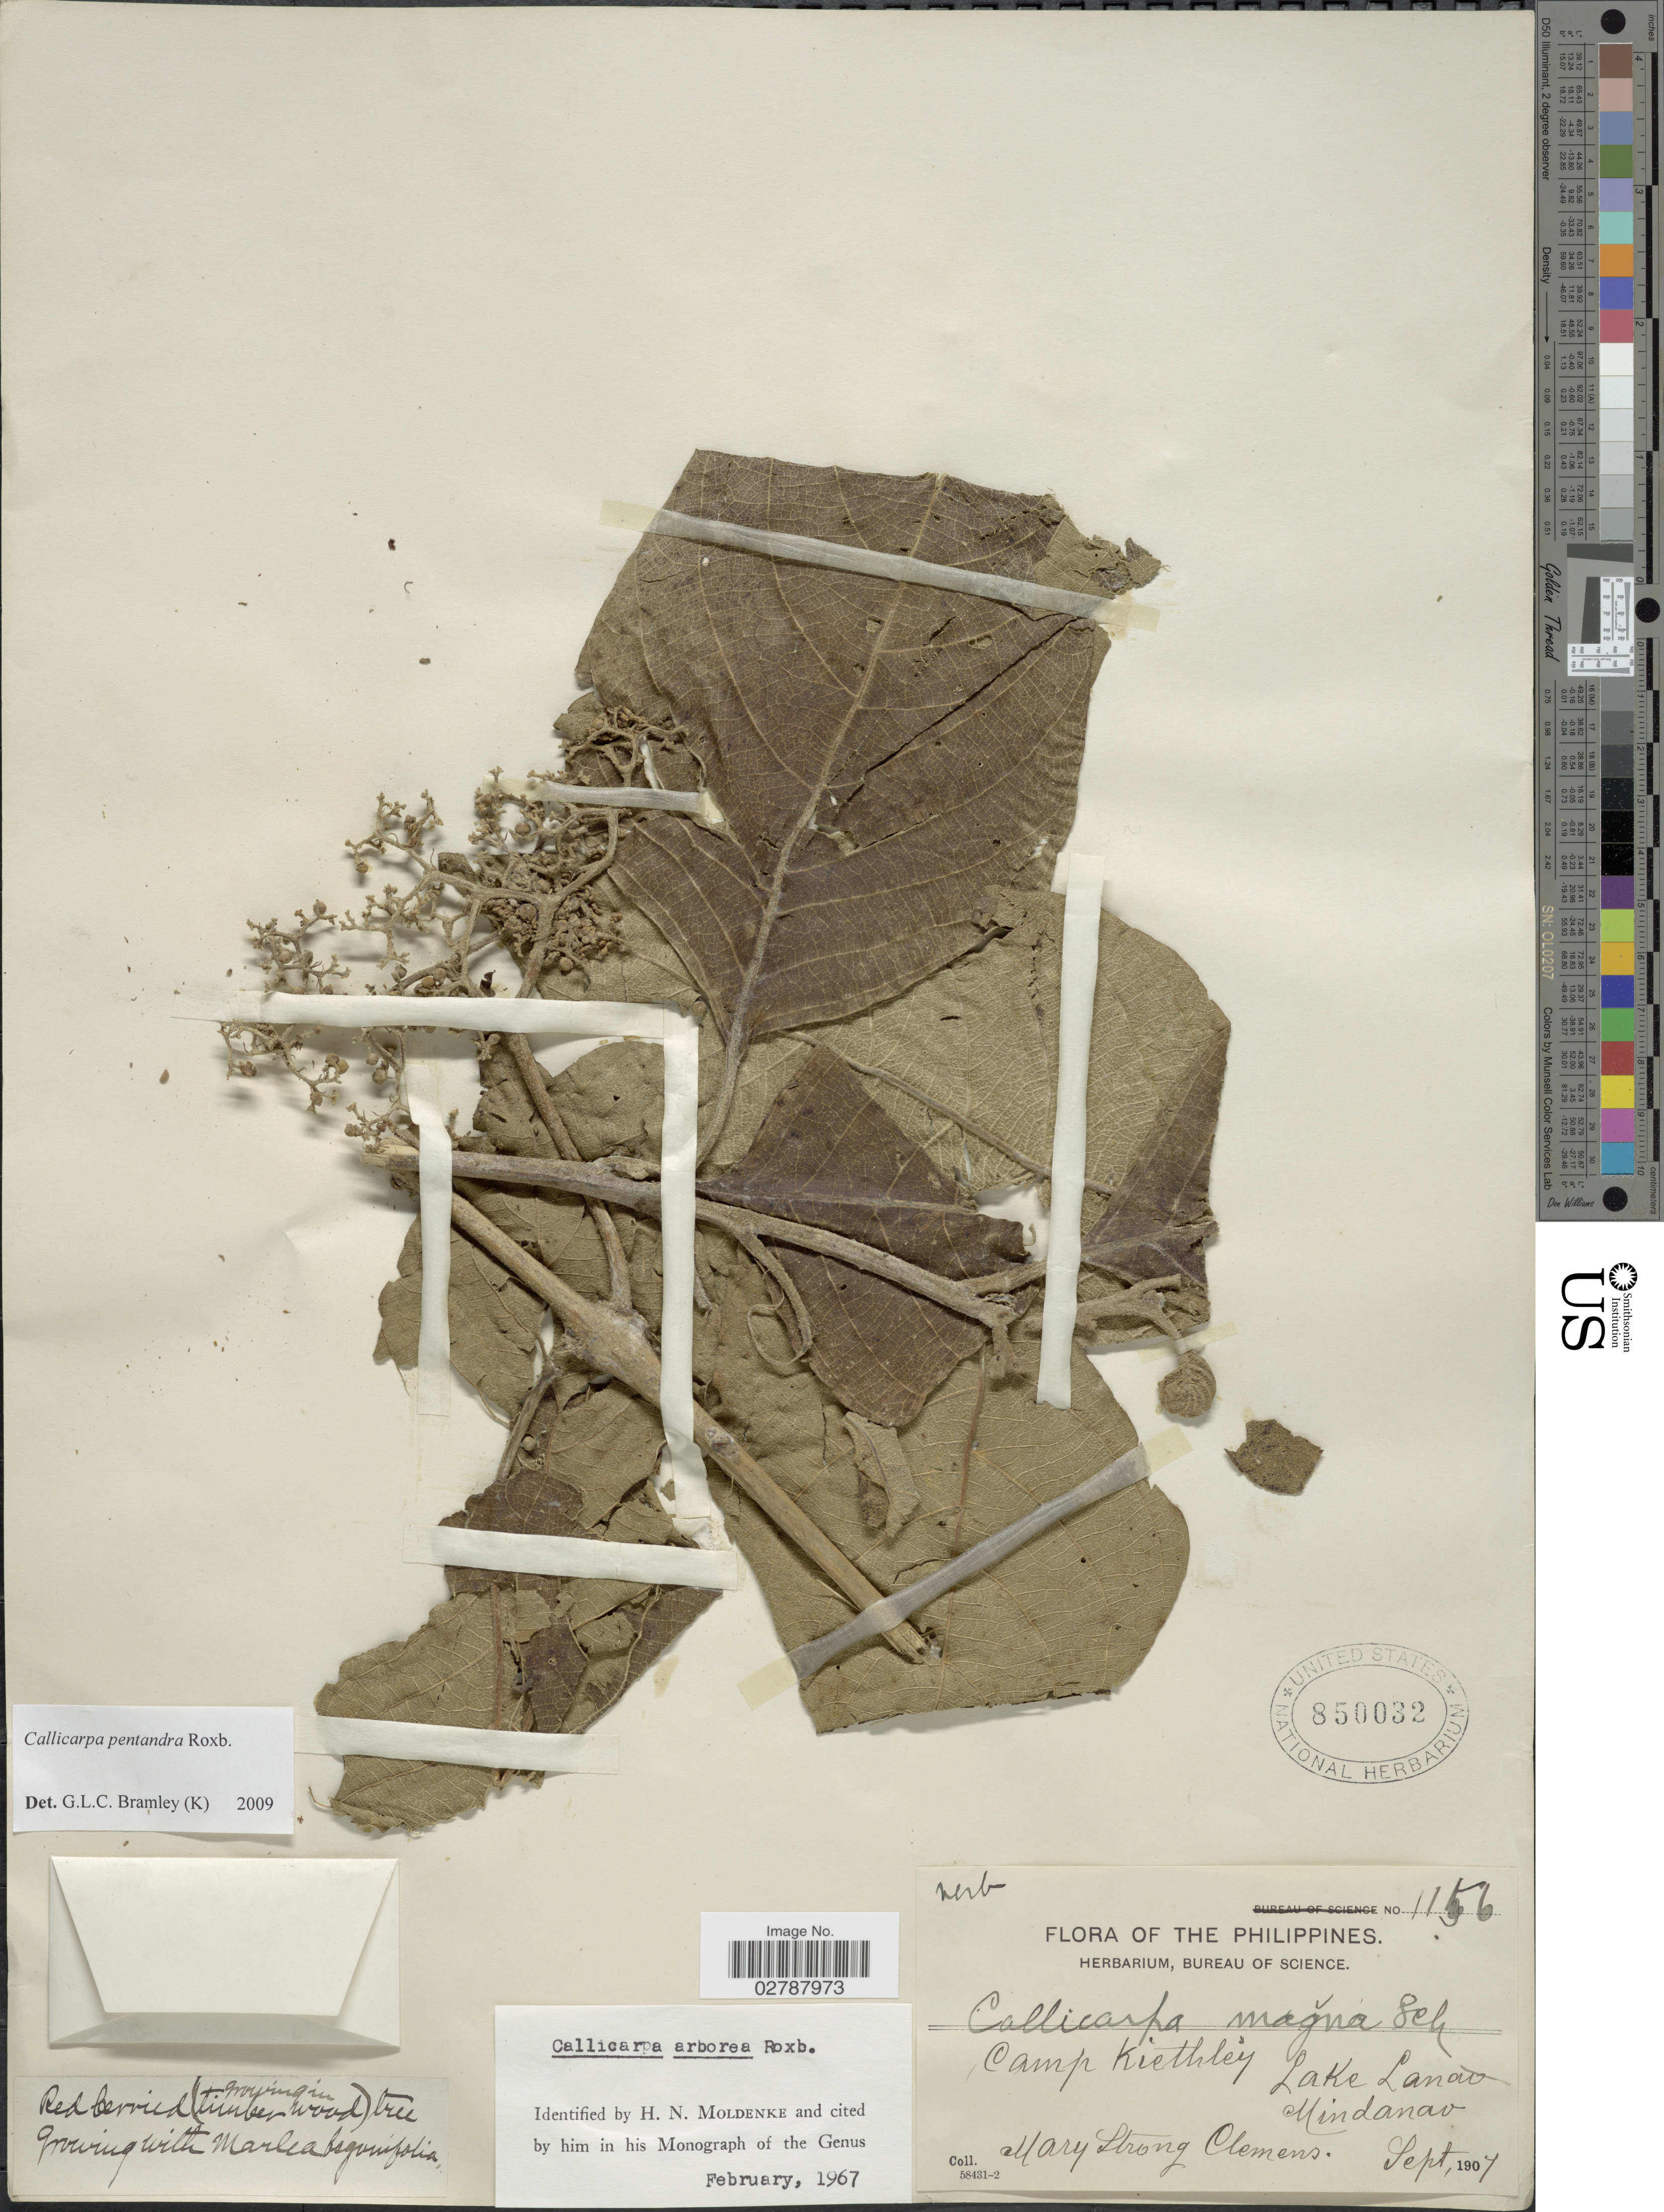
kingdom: Plantae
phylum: Tracheophyta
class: Magnoliopsida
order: Lamiales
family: Lamiaceae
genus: Callicarpa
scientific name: Callicarpa pentandra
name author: Roxb.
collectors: M. S. Clemens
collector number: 1156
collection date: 1907-09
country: Philippines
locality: Camp Kiethley, Lake Lanao, Mindanao.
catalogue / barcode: US 850032